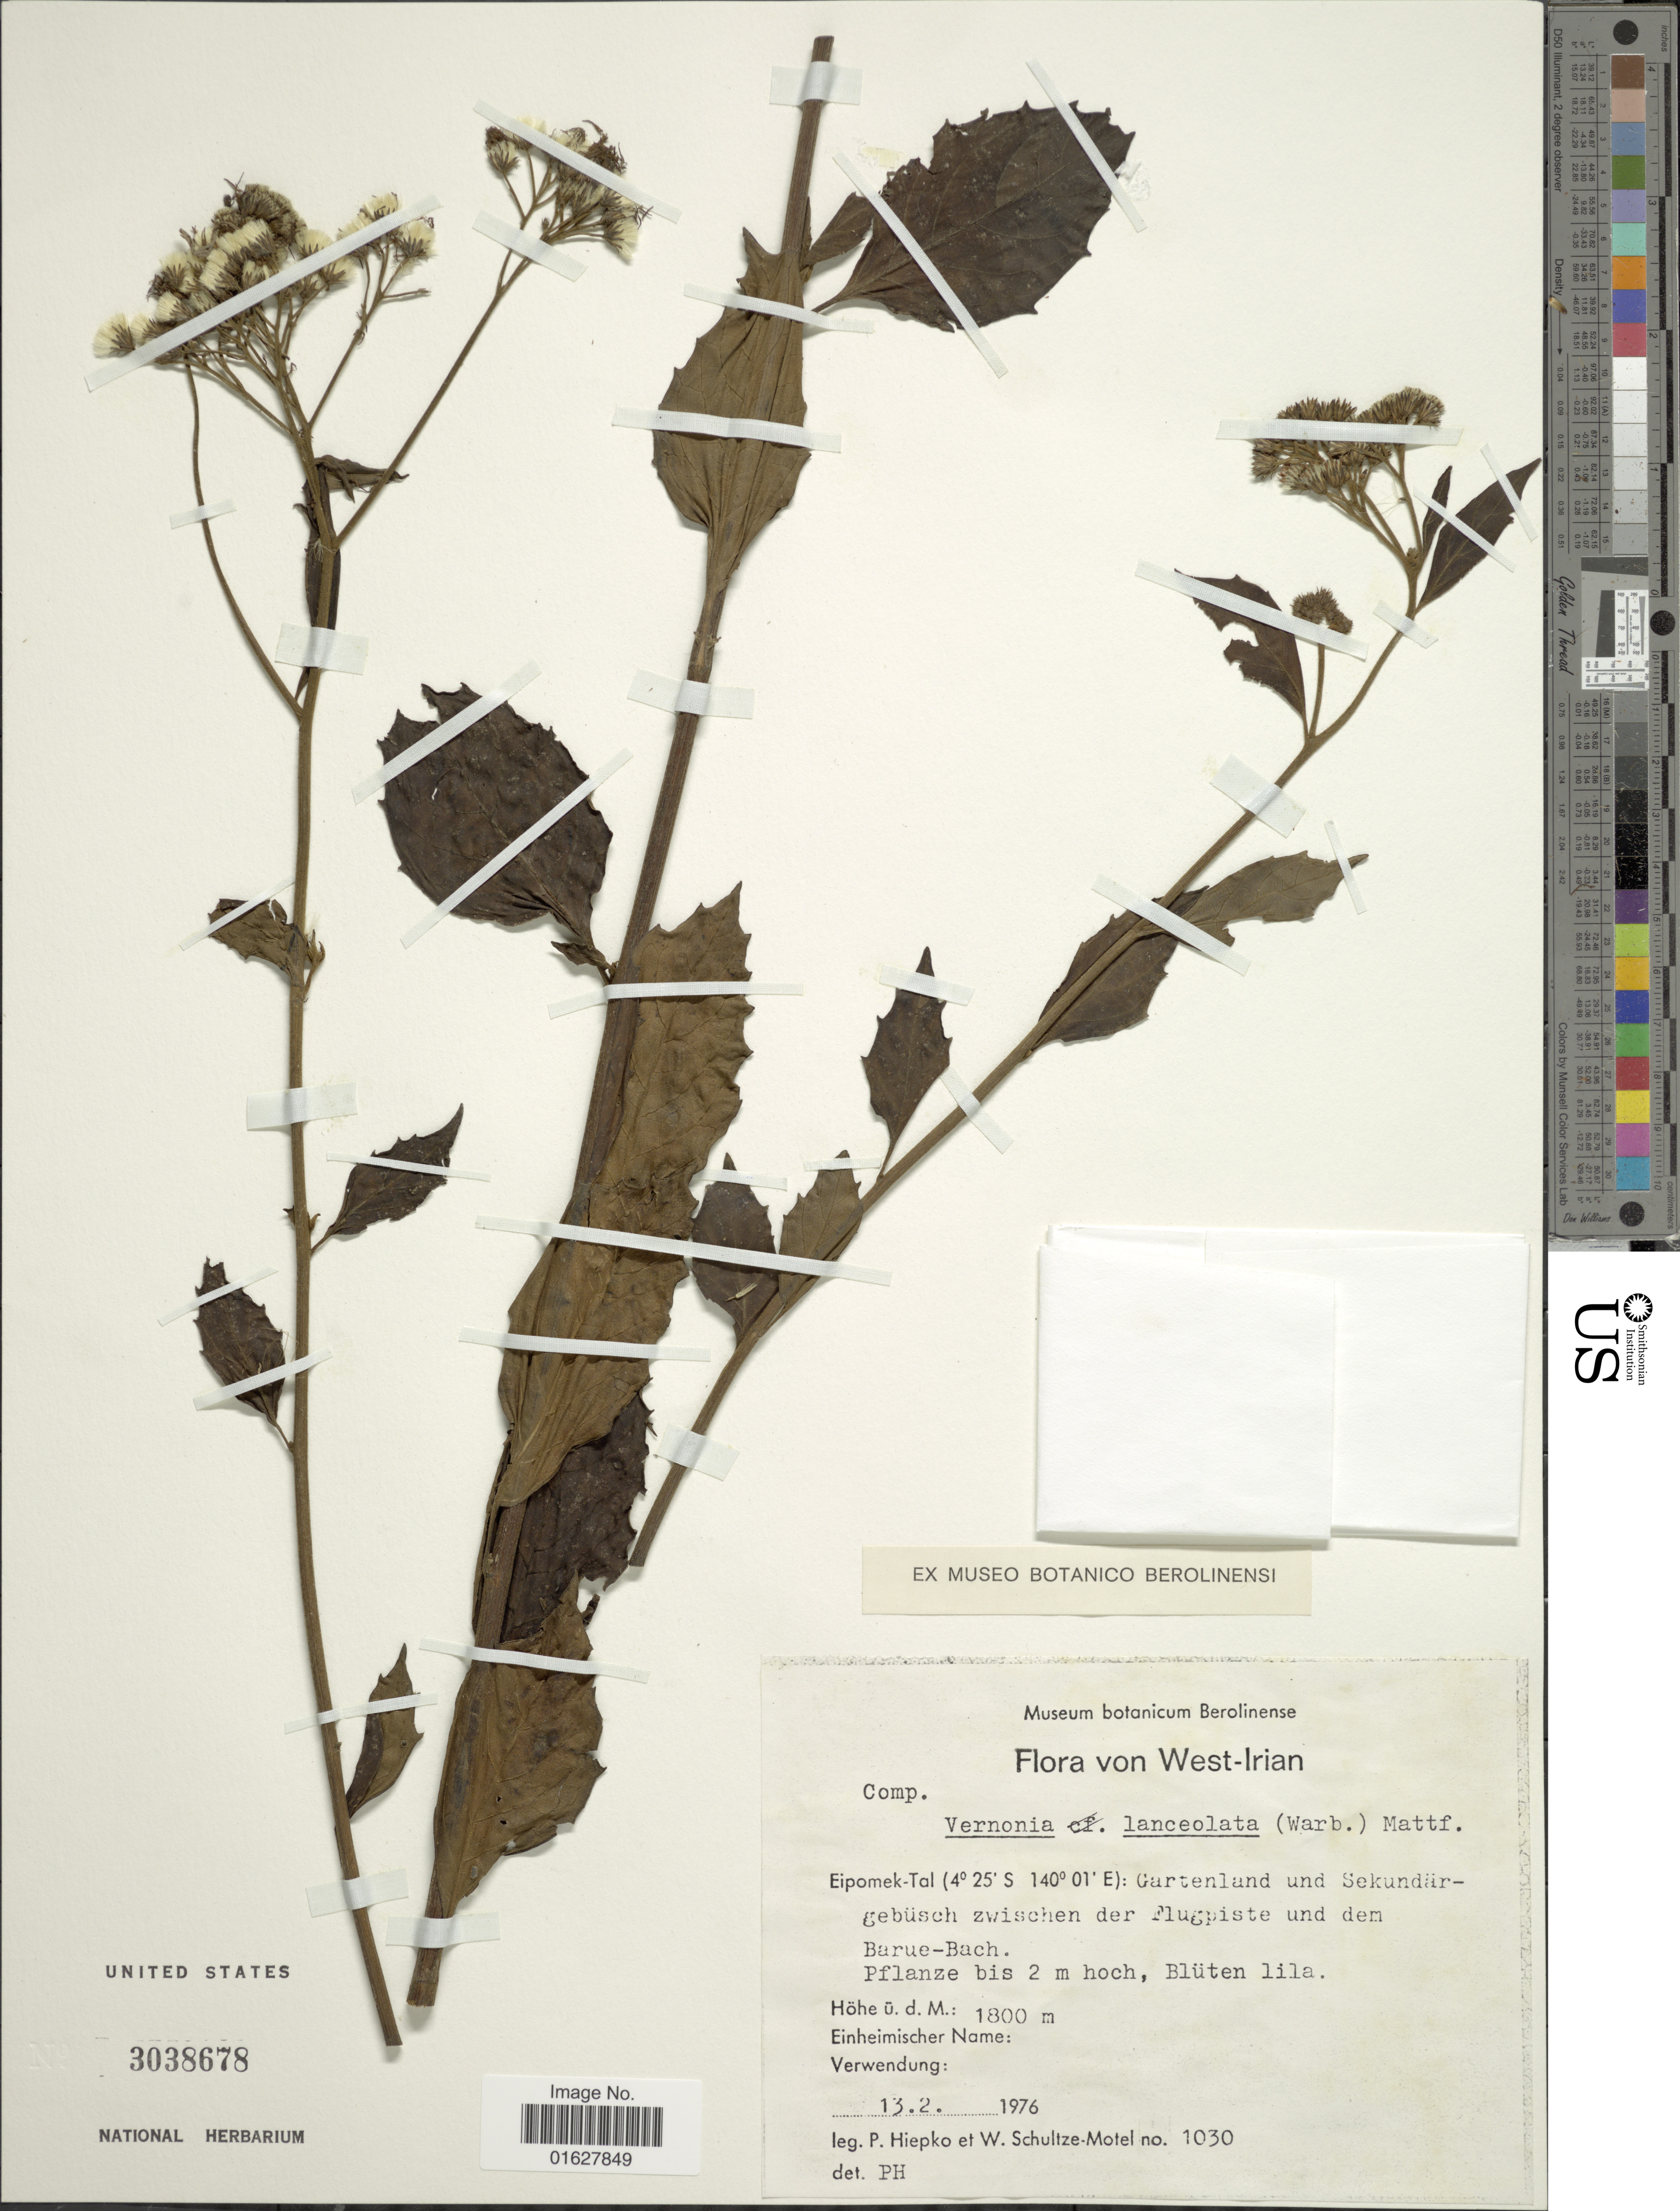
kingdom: Plantae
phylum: Tracheophyta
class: Magnoliopsida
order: Asterales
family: Asteraceae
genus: Vernonia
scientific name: Vernonia lanceolata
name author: (Warb.) Mattf.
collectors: P. H. Hiepko & W. Schultze-Motel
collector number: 1030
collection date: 1976-02-13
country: Indonesia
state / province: Papua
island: New Guinea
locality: West-Irian. Eipomek-Tal: Gartenland und Sekundar-gebusch zwischen der Flugpiste und dem Barue-Bach. Pflanze bis 2 m hoch, Bluten lila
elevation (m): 1800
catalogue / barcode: US 3038678